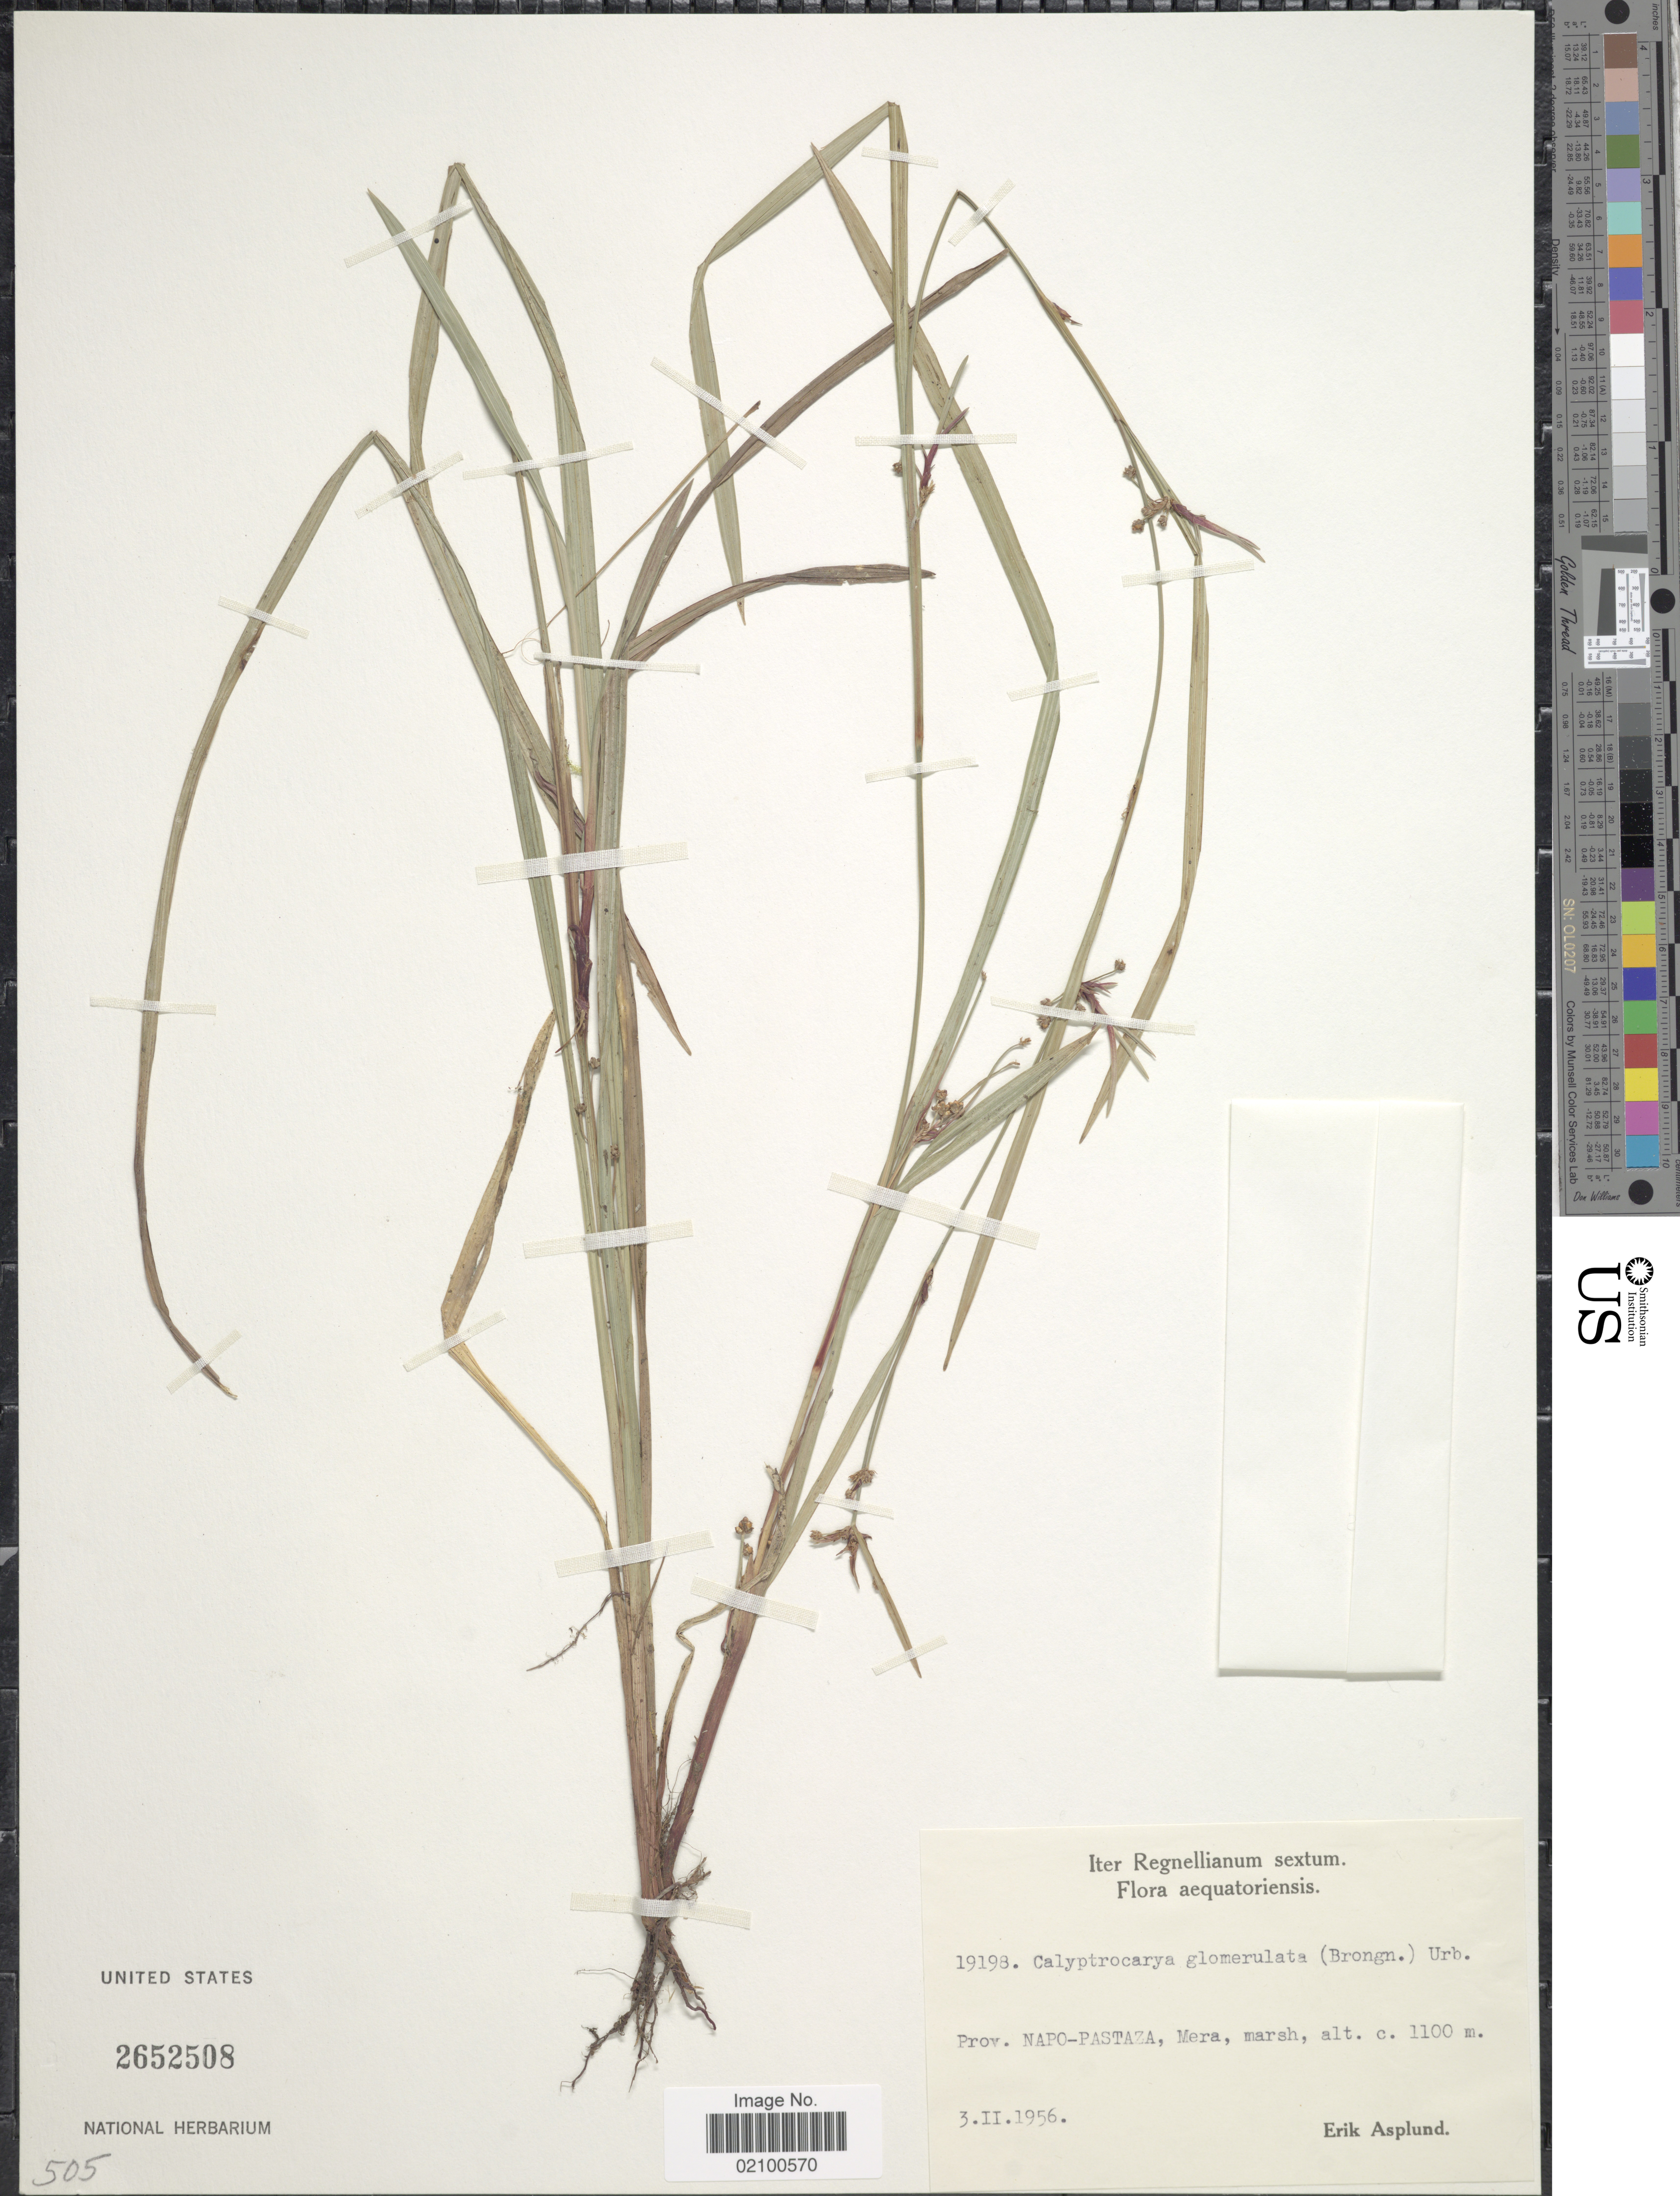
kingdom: Plantae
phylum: Tracheophyta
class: Liliopsida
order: Poales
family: Cyperaceae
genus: Calyptrocarya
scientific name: Calyptrocarya glomerulata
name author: (Brongn.) Urb.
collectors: E. Asplund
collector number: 19198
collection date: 1956-02-03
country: Ecuador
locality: Prov. Napo-Pastaza, Mera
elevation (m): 1100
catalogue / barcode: US 2652508